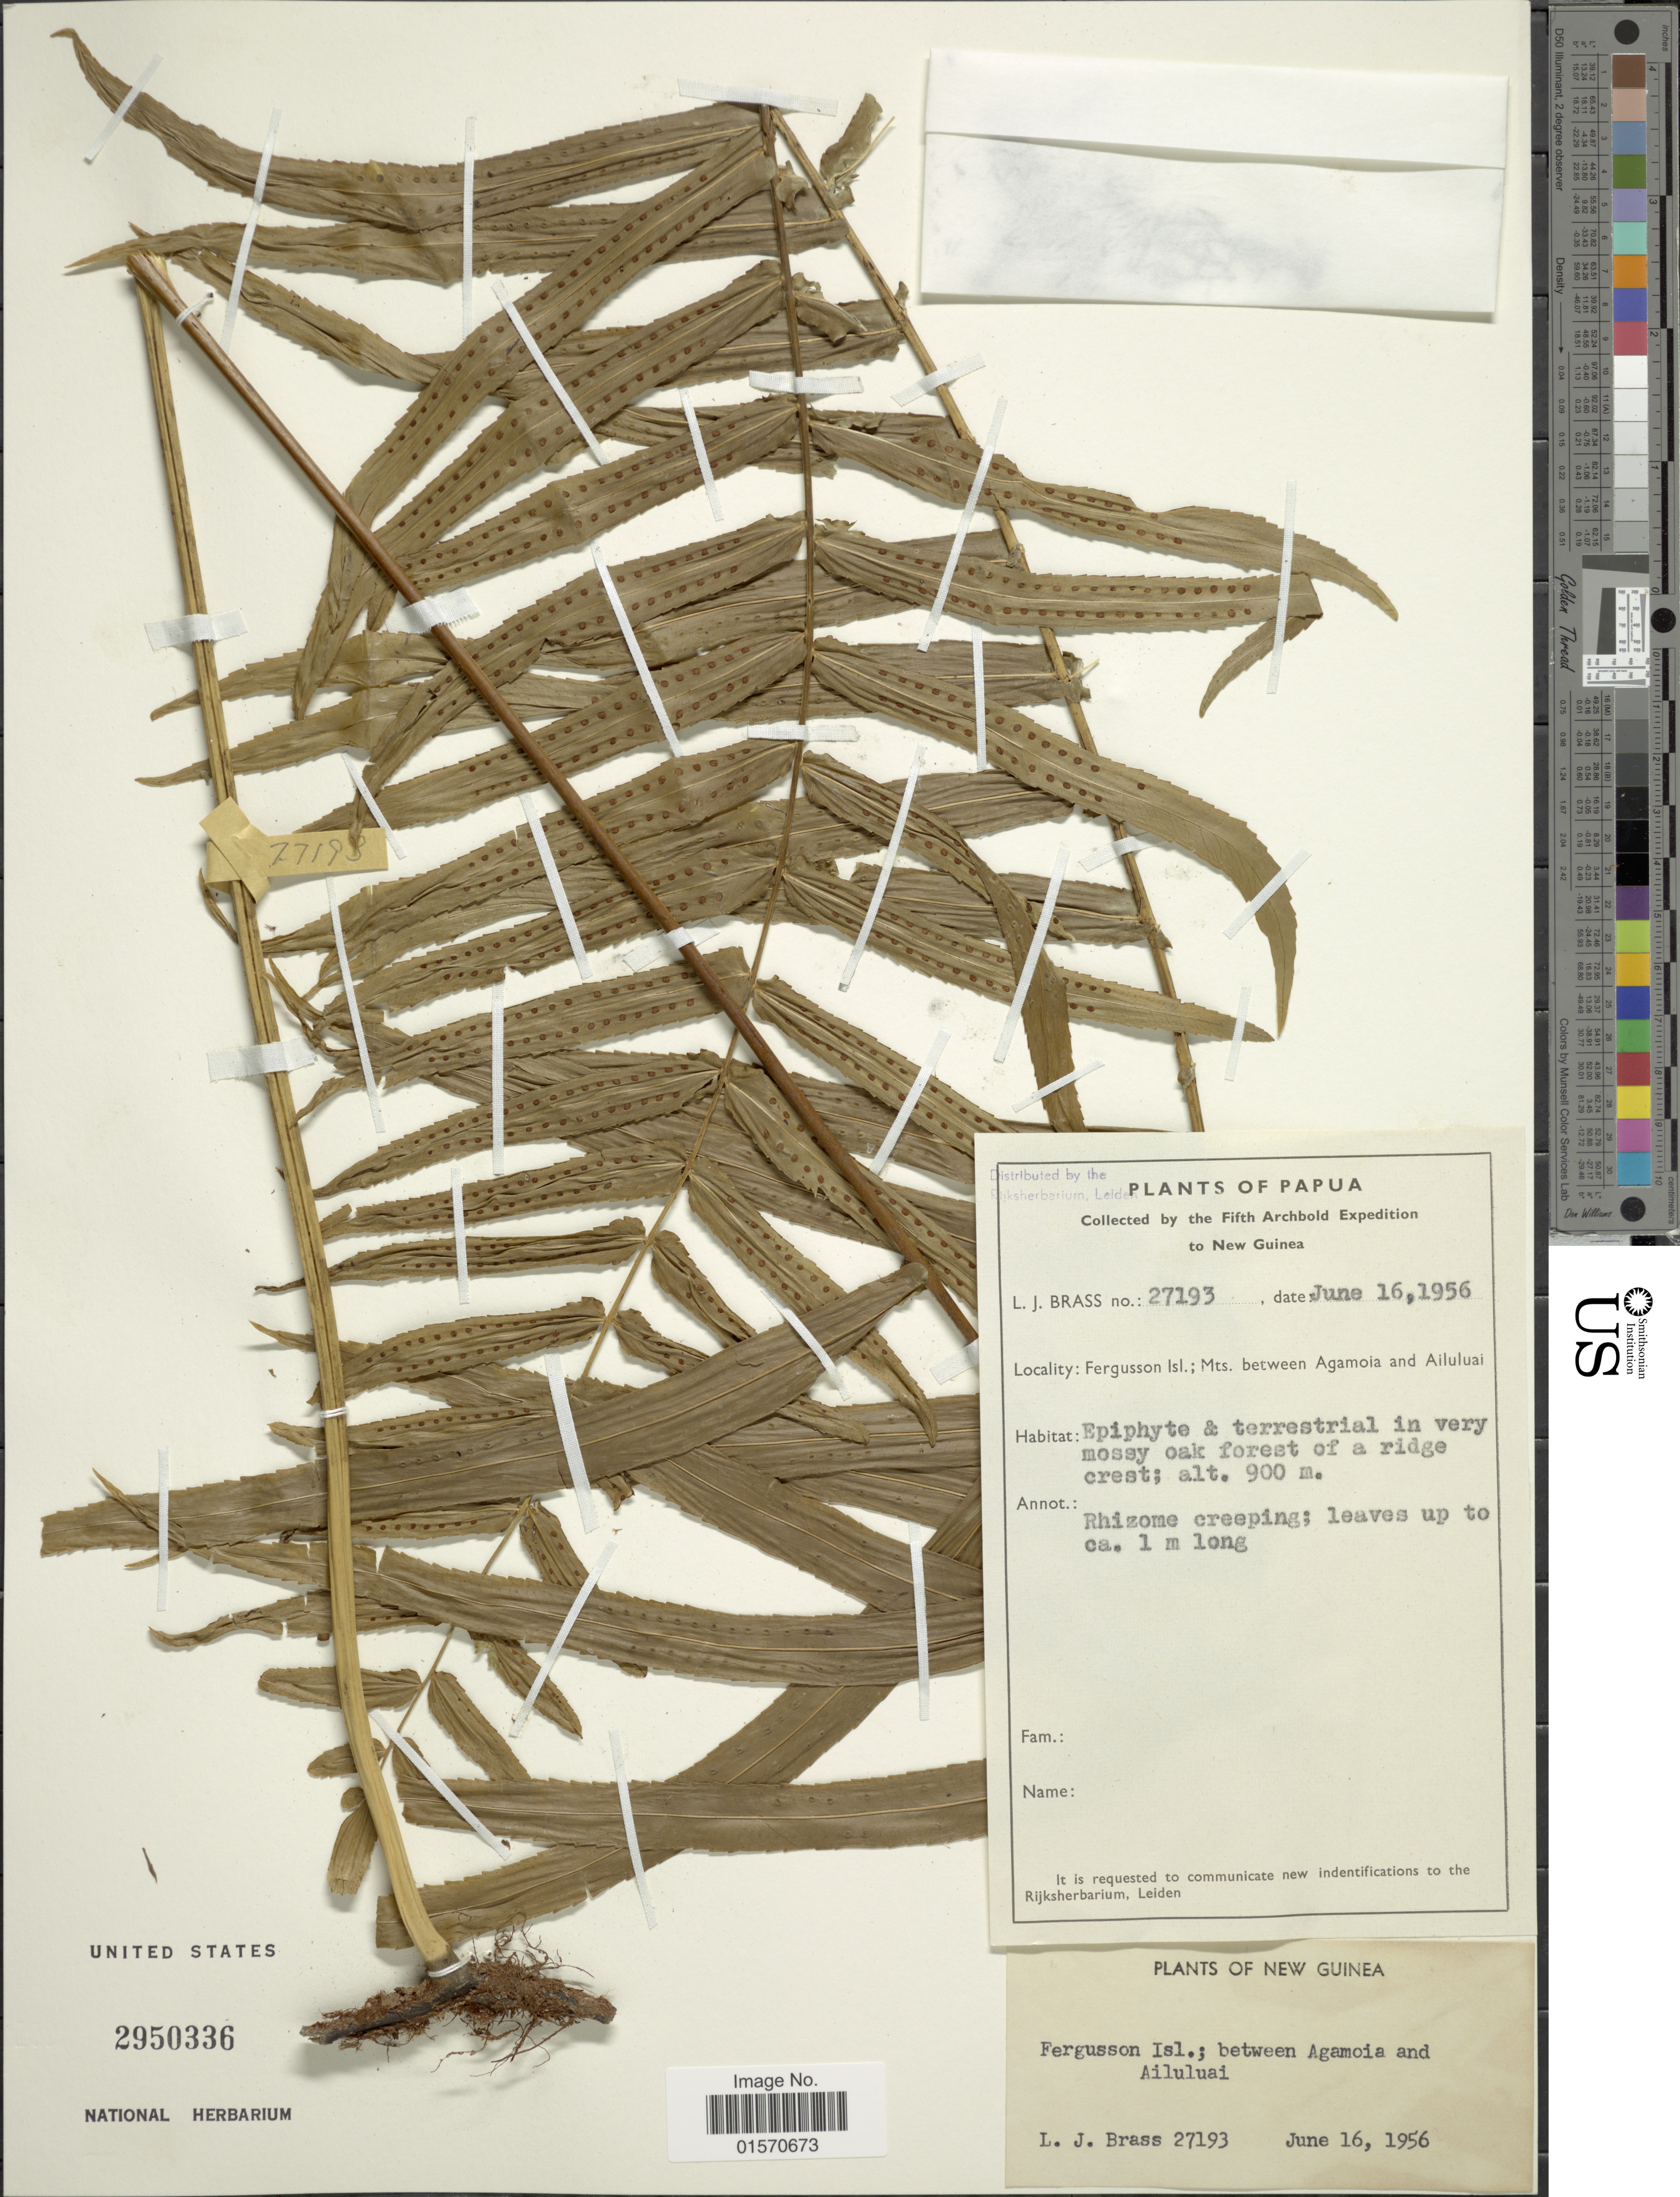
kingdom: Plantae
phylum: Tracheophyta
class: Polypodiopsida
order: Polypodiales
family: Nephrolepidaceae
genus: Nephrolepis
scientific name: Nephrolepis persicifolia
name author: Christ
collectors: L. J. Brass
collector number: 27193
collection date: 1956-06-16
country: Papua New Guinea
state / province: Milne Bay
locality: Papua. New Guinea. Fergusson Isl., Mts. between Agamoia and Ailuluai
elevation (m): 900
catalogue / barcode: US 2950336